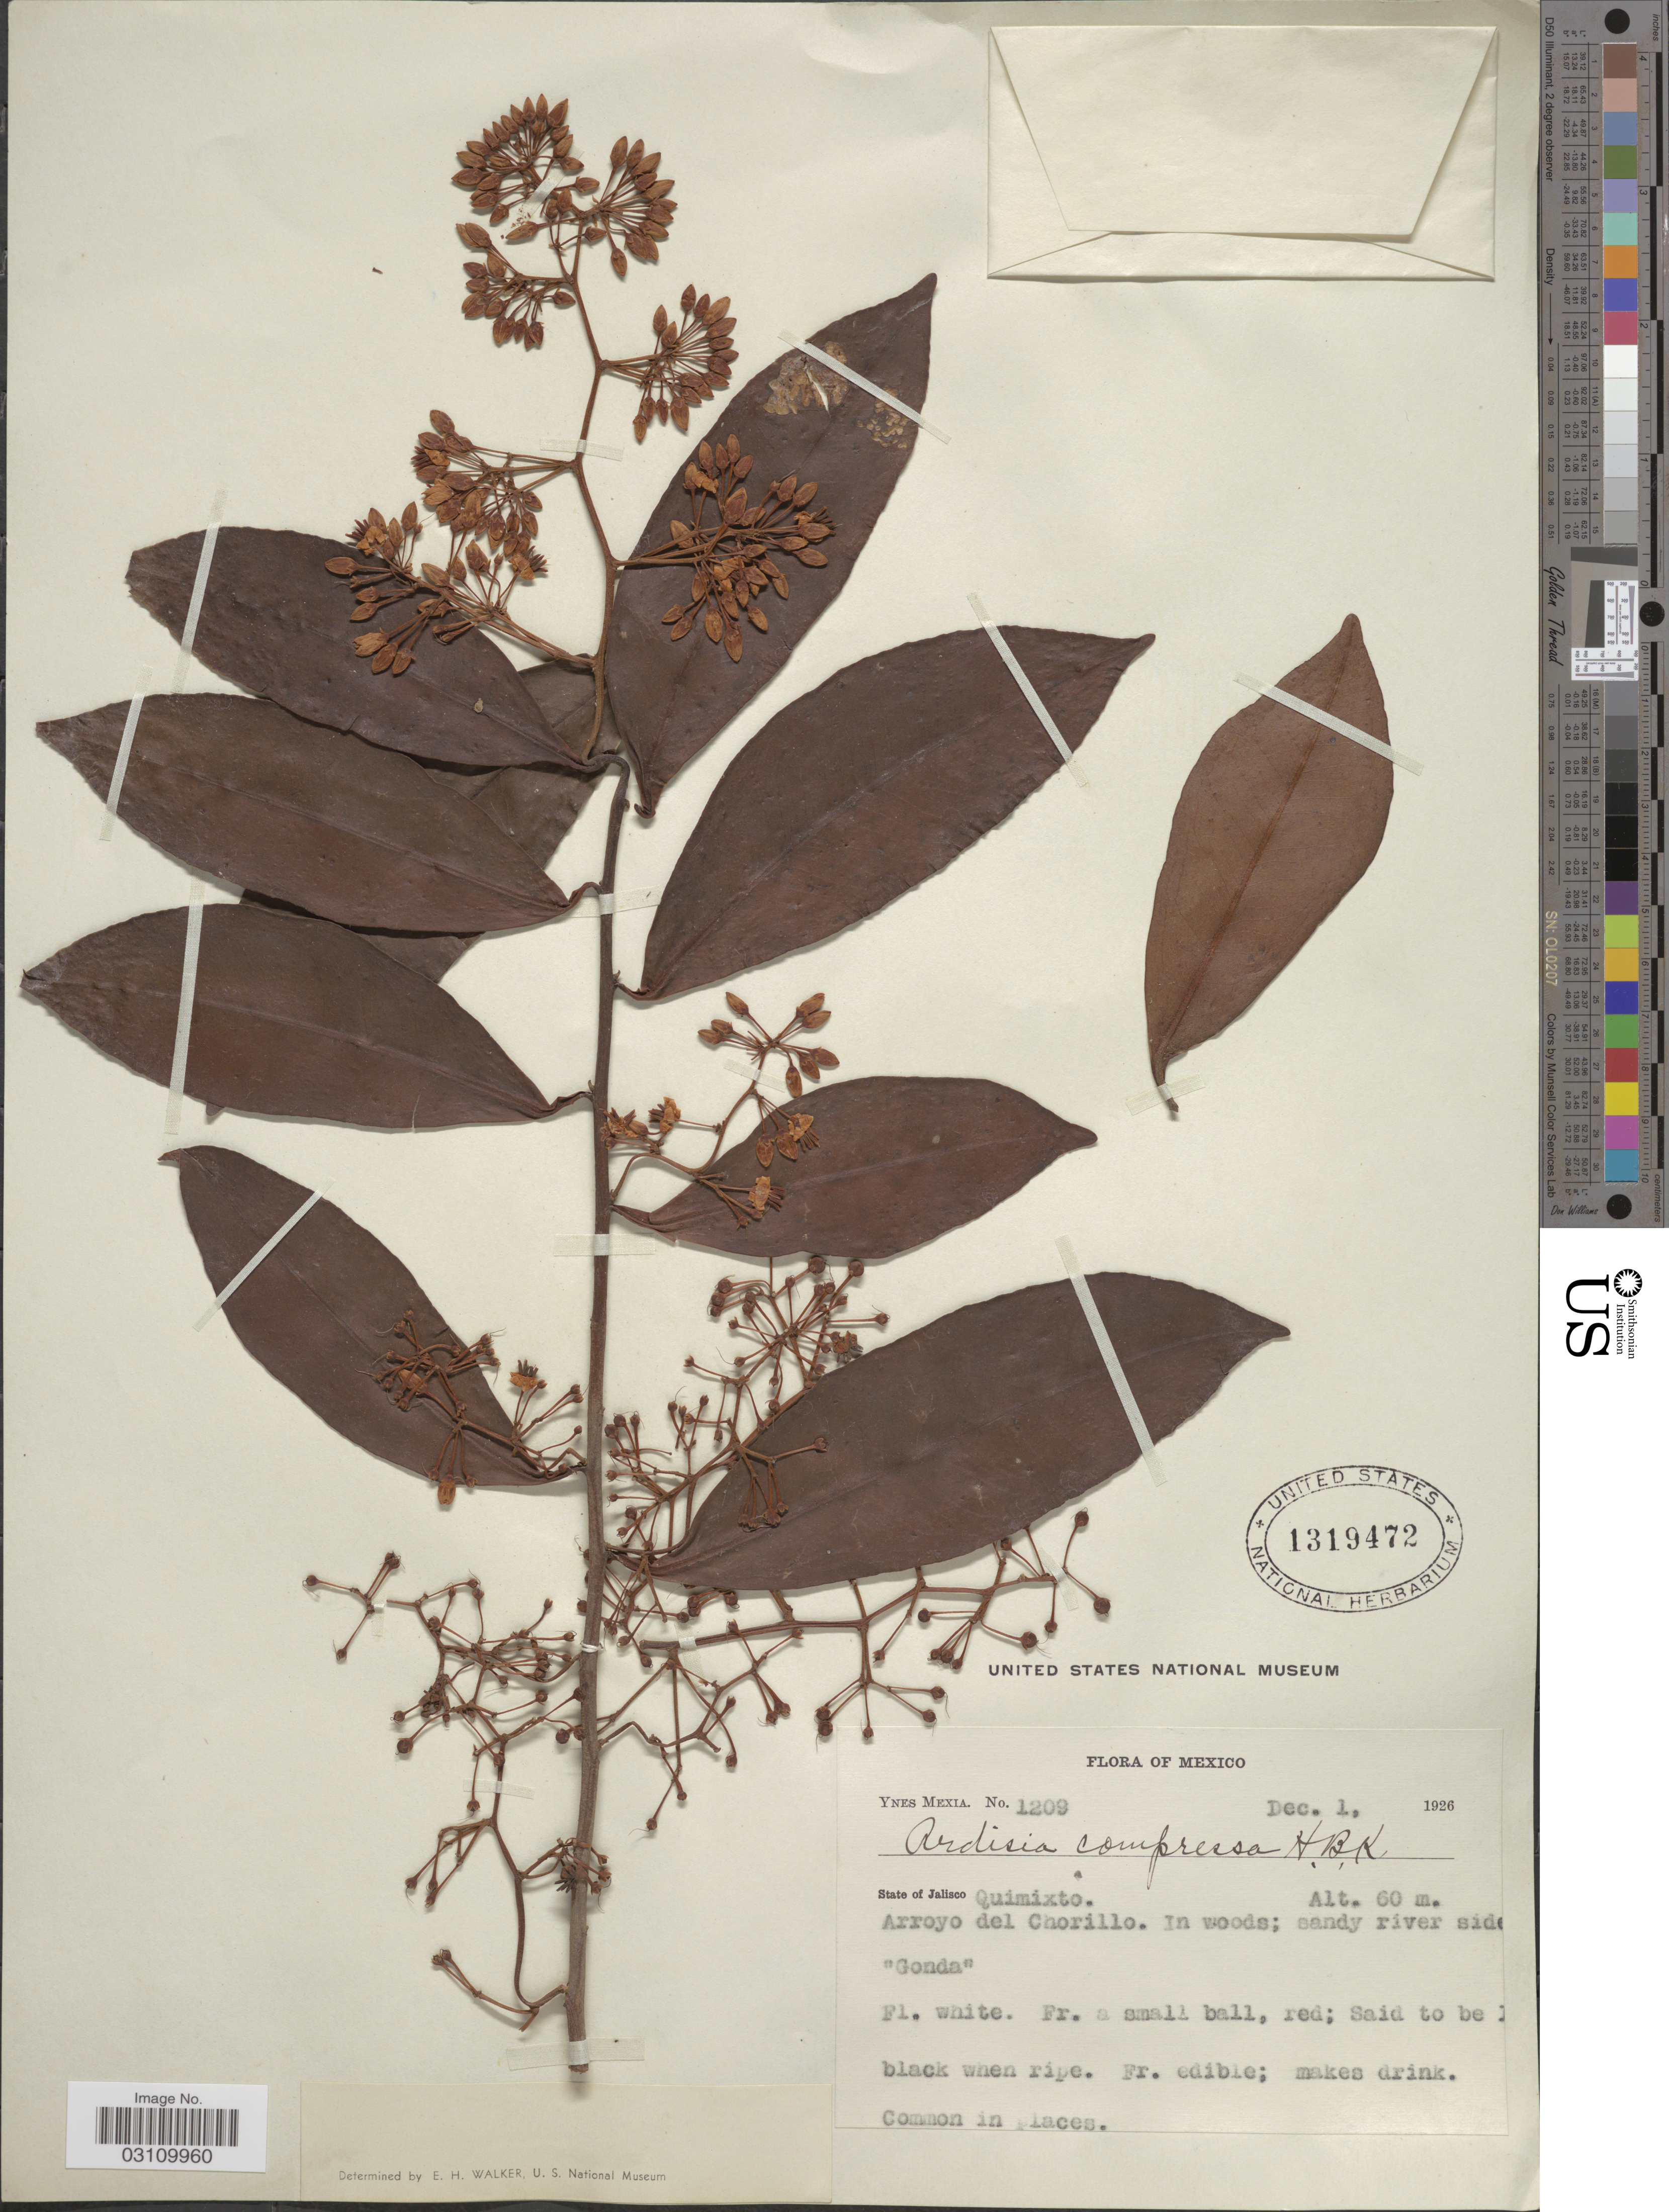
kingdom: Plantae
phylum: Tracheophyta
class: Magnoliopsida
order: Ericales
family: Primulaceae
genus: Ardisia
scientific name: Ardisia compressa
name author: Kunth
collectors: Y. Mexia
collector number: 1209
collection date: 1926-12-01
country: Mexico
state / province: Jalisco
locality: Quimixto. Arroyo del Chorillo.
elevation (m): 60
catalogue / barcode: US 1319472